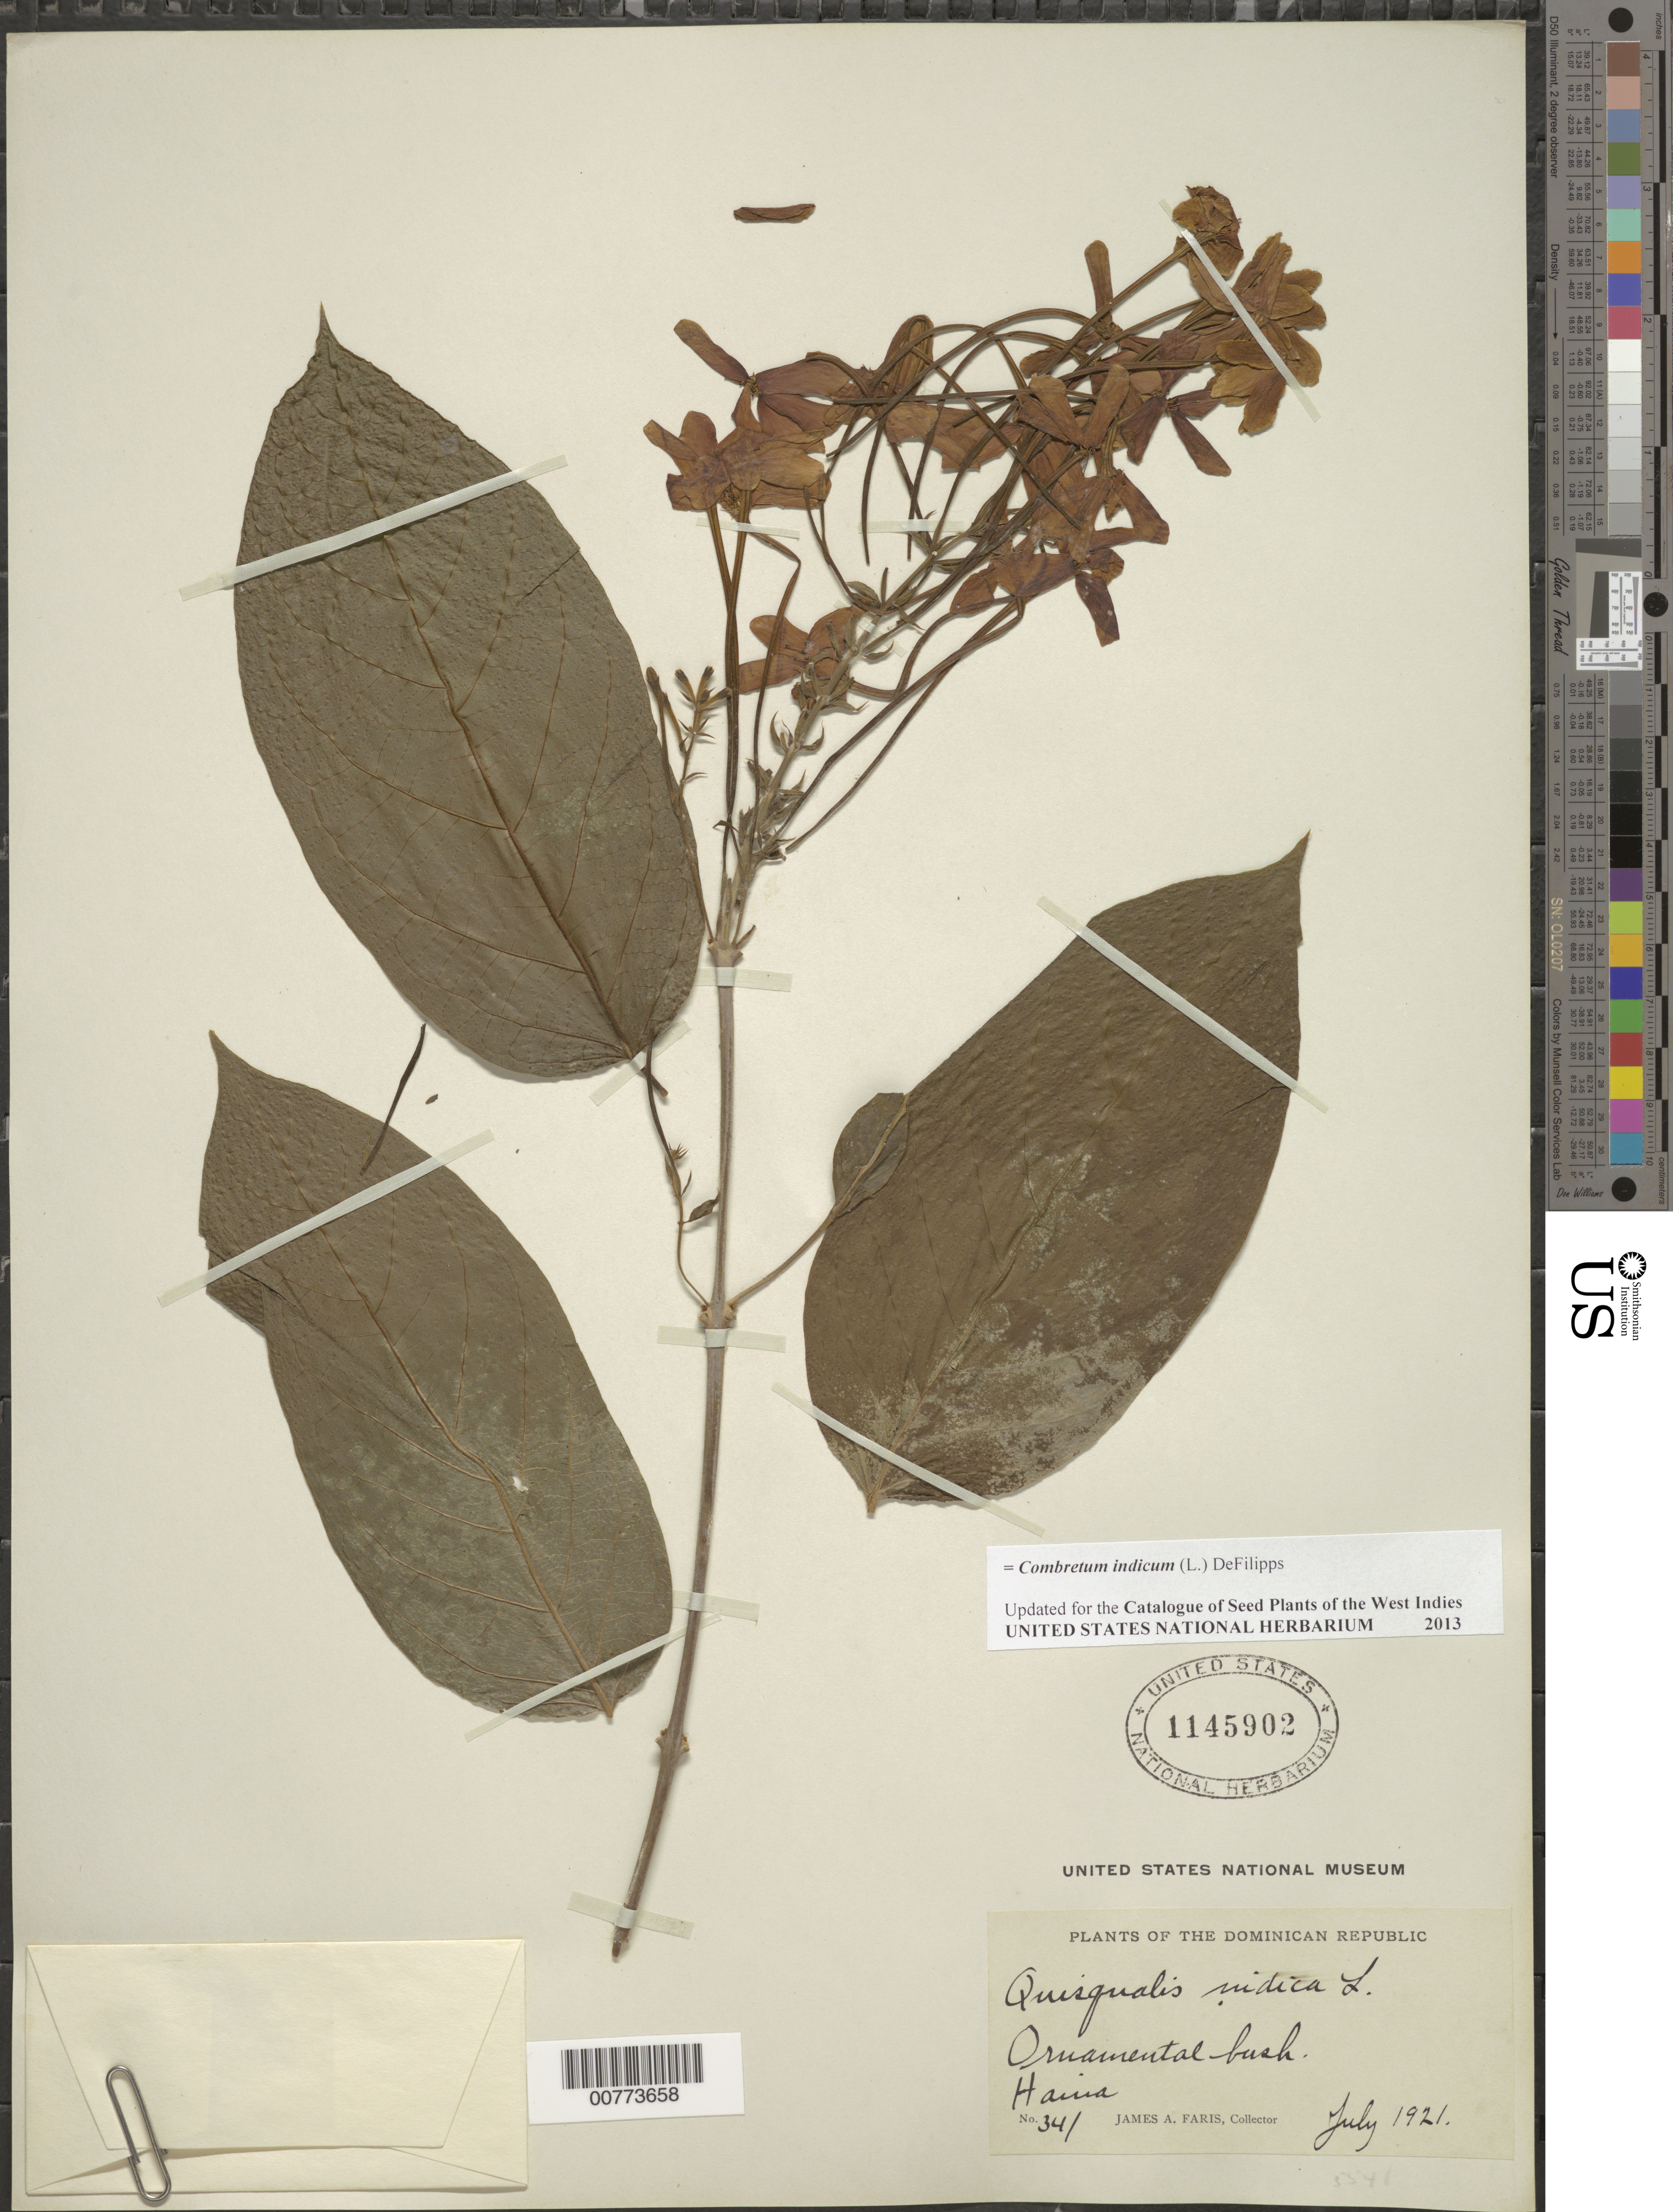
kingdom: Plantae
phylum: Tracheophyta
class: Magnoliopsida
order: Myrtales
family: Combretaceae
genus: Combretum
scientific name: Combretum indicum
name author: (L.) DeFilipps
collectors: J. Faris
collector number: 341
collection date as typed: Jul 1910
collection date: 1910-07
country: Dominican Republic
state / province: San Cristóbal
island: Hispaniola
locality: Haina.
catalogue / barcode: US 1145902